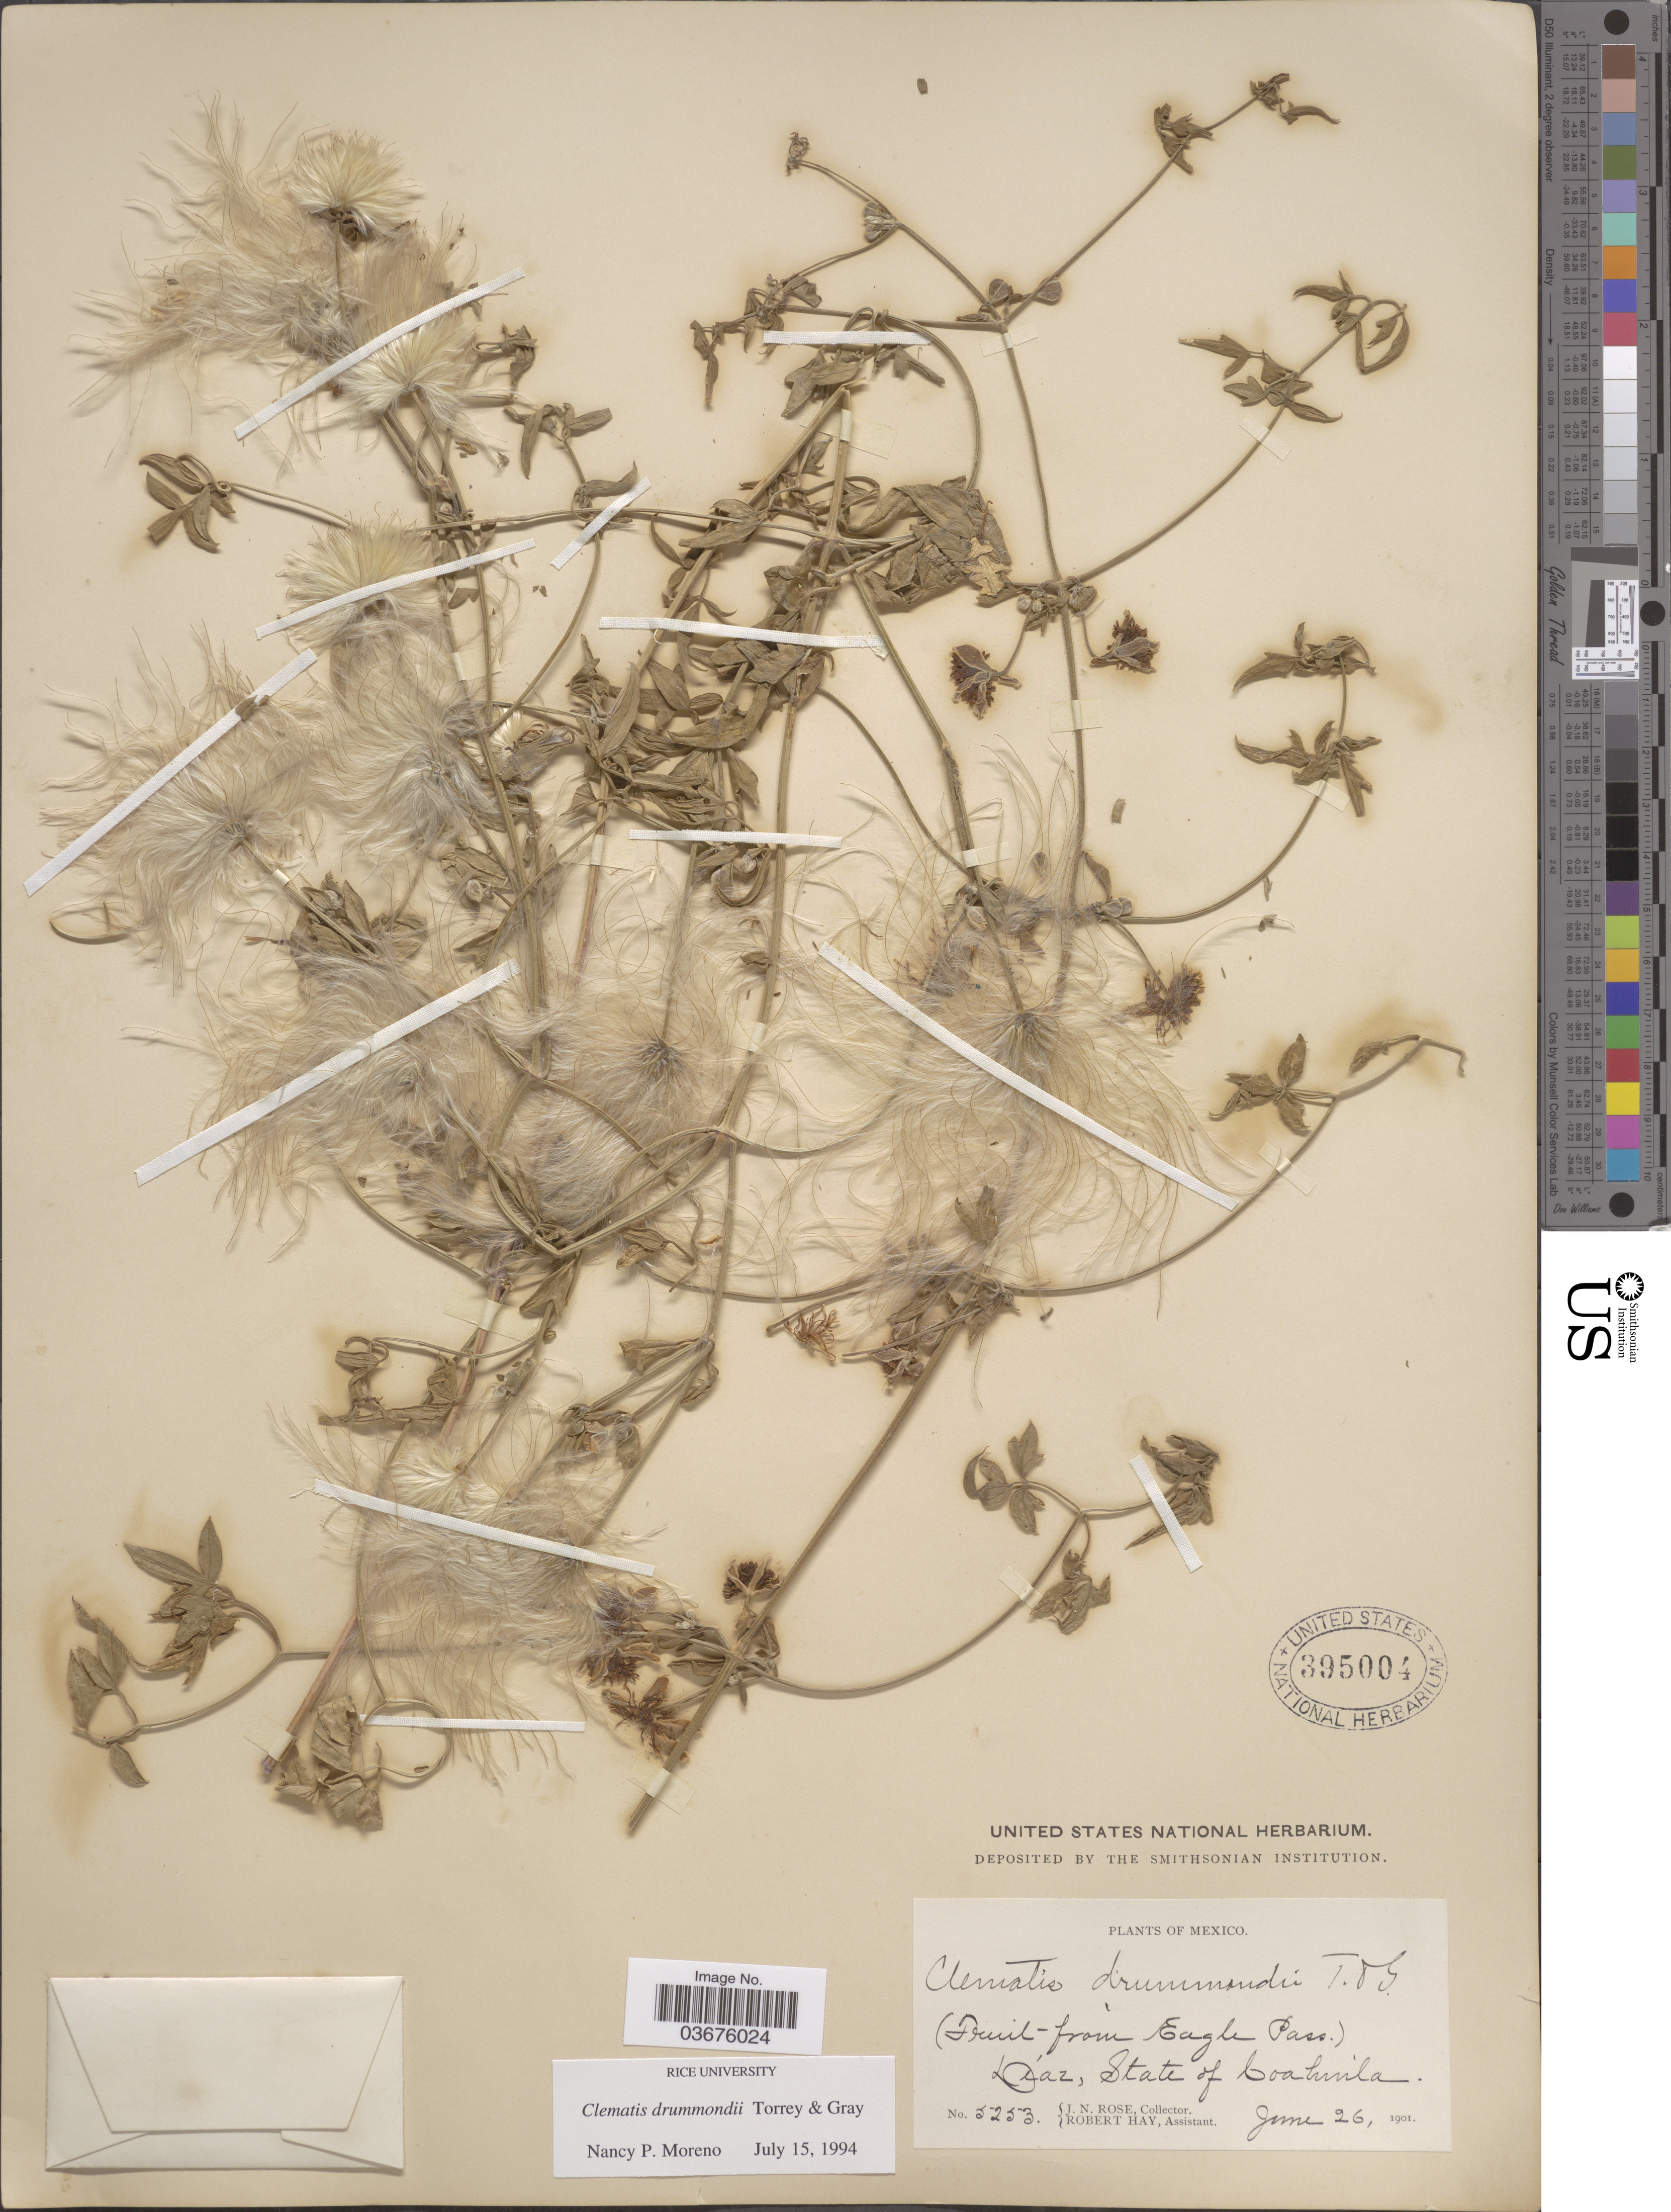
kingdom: Plantae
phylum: Tracheophyta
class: Magnoliopsida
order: Ranunculales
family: Ranunculaceae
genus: Clematis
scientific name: Clematis drummondii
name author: Torr. & A. Gray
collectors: J. N. Rose & R. Hay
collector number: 5253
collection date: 1901-06-26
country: Mexico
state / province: Coahuila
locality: Eagle Pass. Díaz.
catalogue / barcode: US 395004